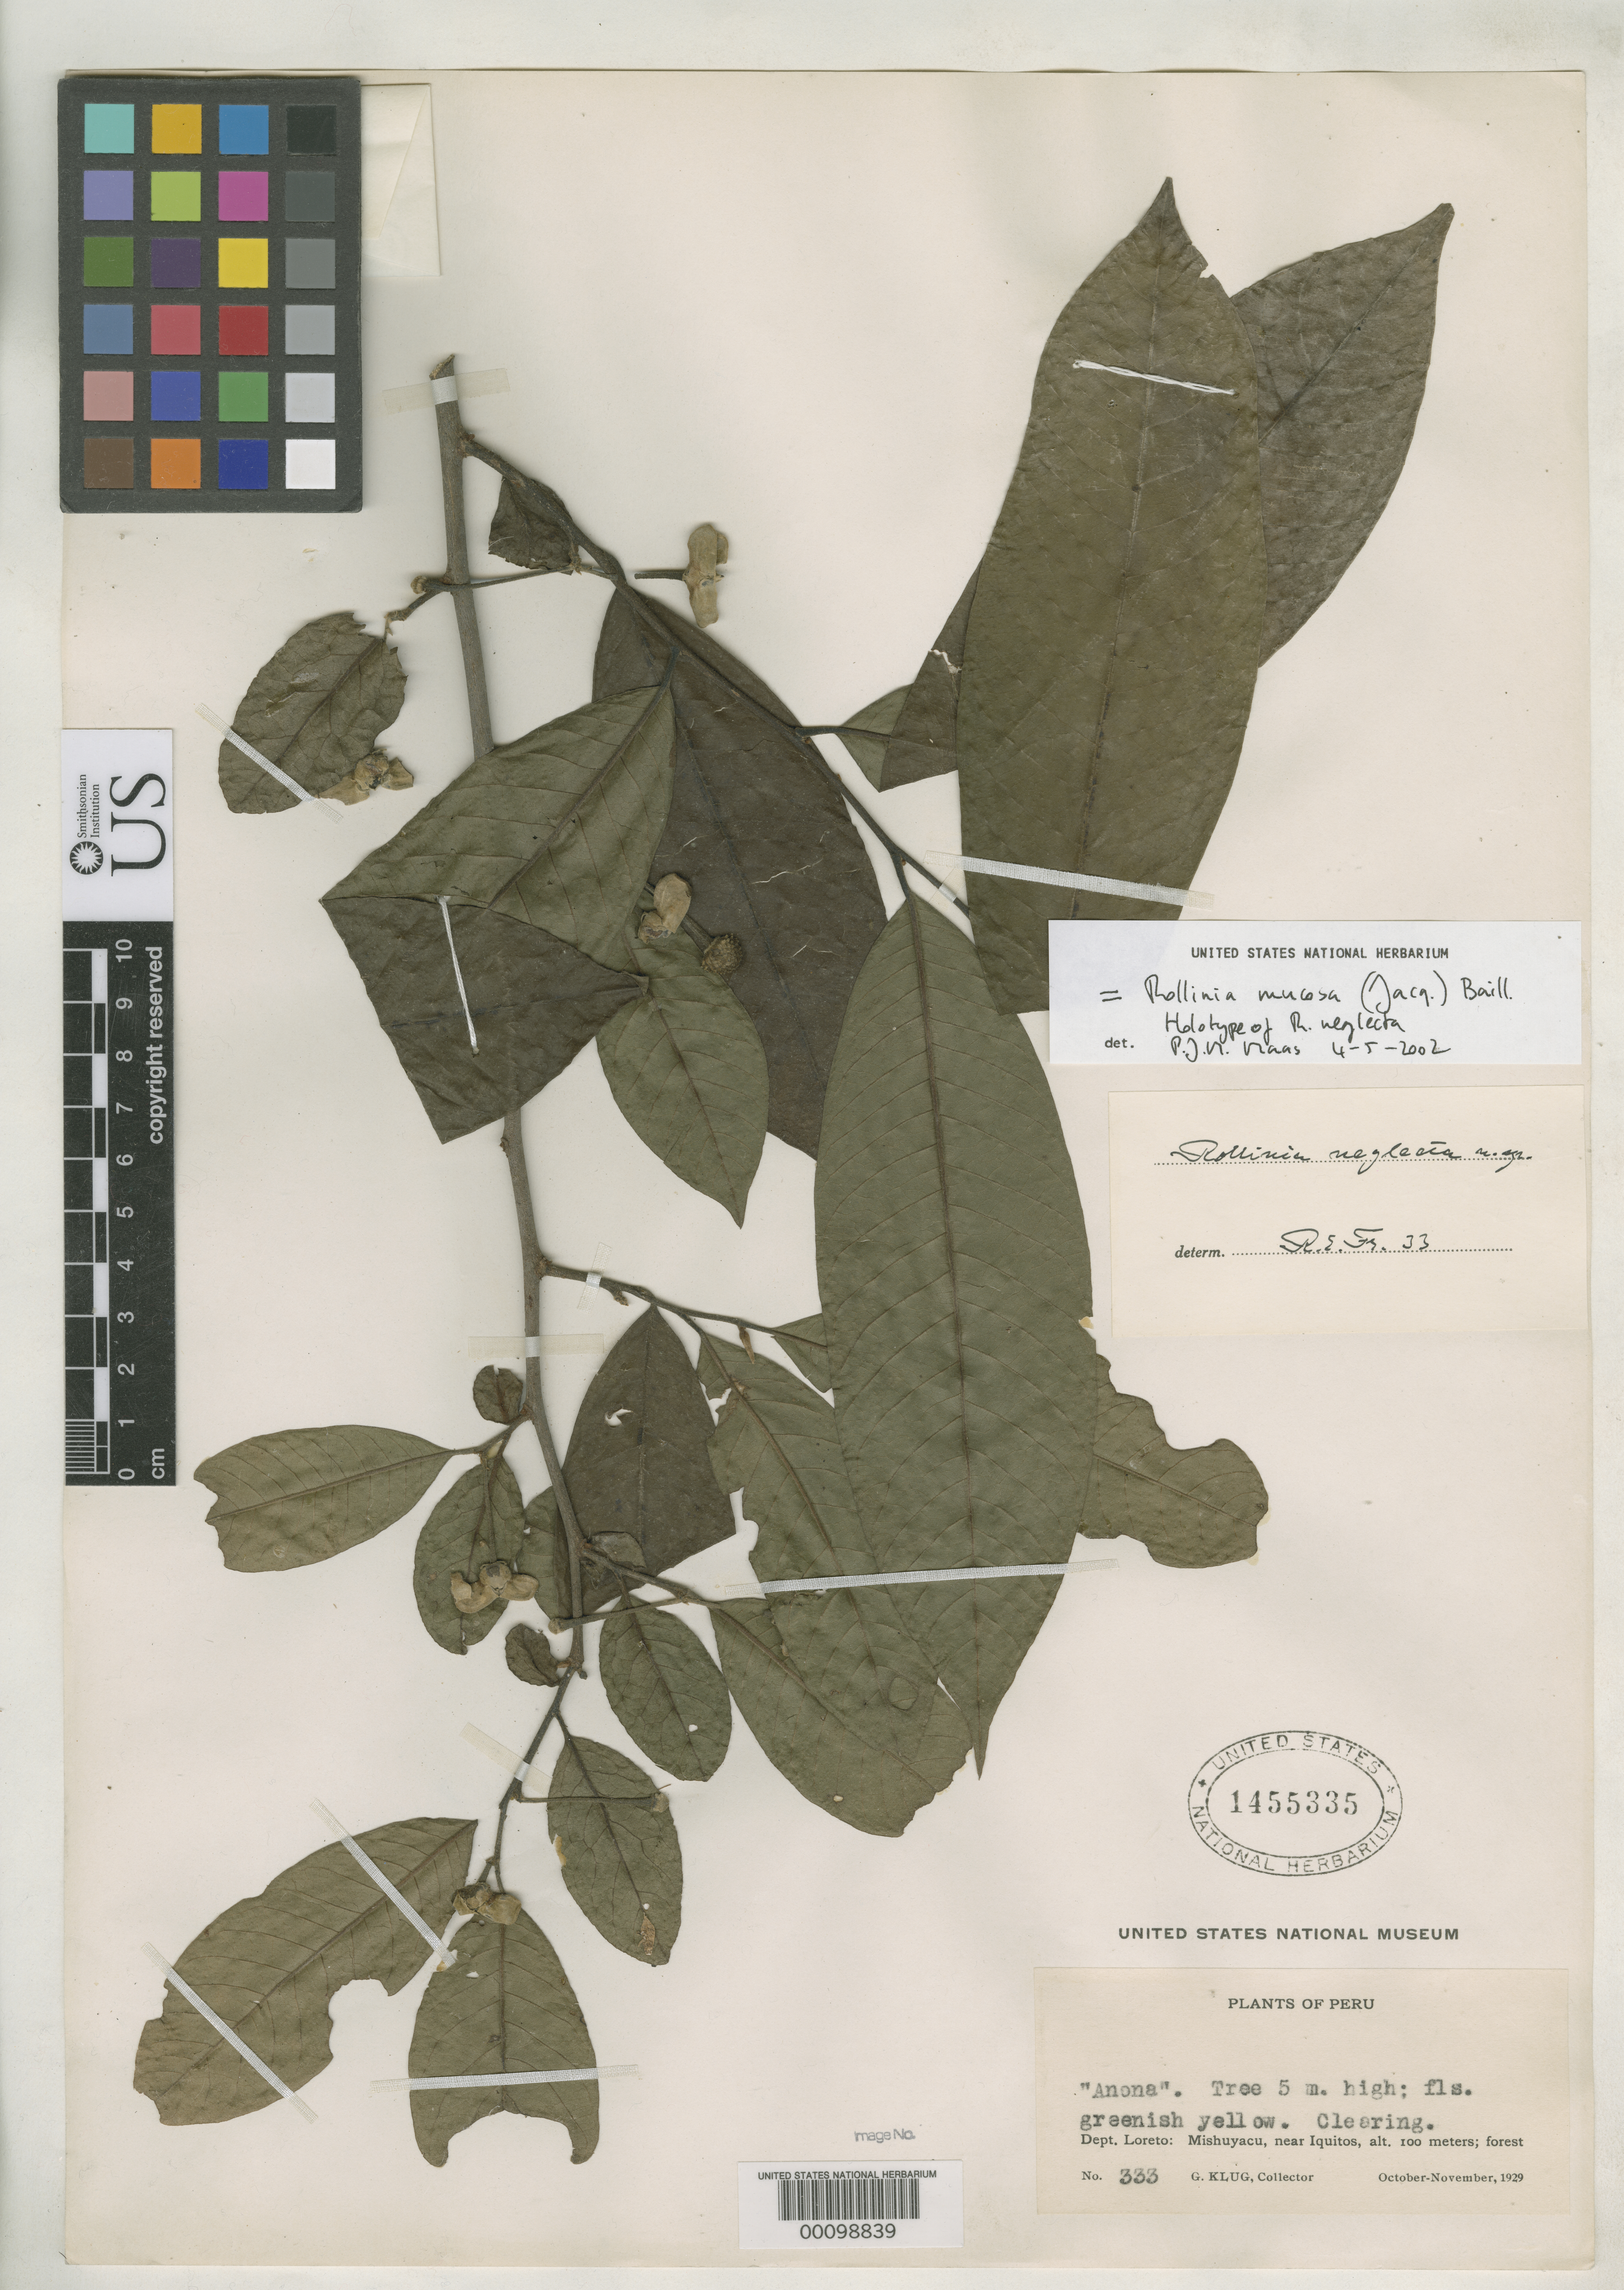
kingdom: Plantae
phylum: Tracheophyta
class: Magnoliopsida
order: Magnoliales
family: Annonaceae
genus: Rollinia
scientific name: Rollinia neglecta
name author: R.E. Fr.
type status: Holotype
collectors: G. Klug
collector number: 333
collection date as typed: Oct 1929 to -- Nov 1929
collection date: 1929-10/1929-11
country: Peru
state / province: Loreto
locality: Mishuyacu, near Iquitos.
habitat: Forest.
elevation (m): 100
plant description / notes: Common name: Anona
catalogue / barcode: US 1455335